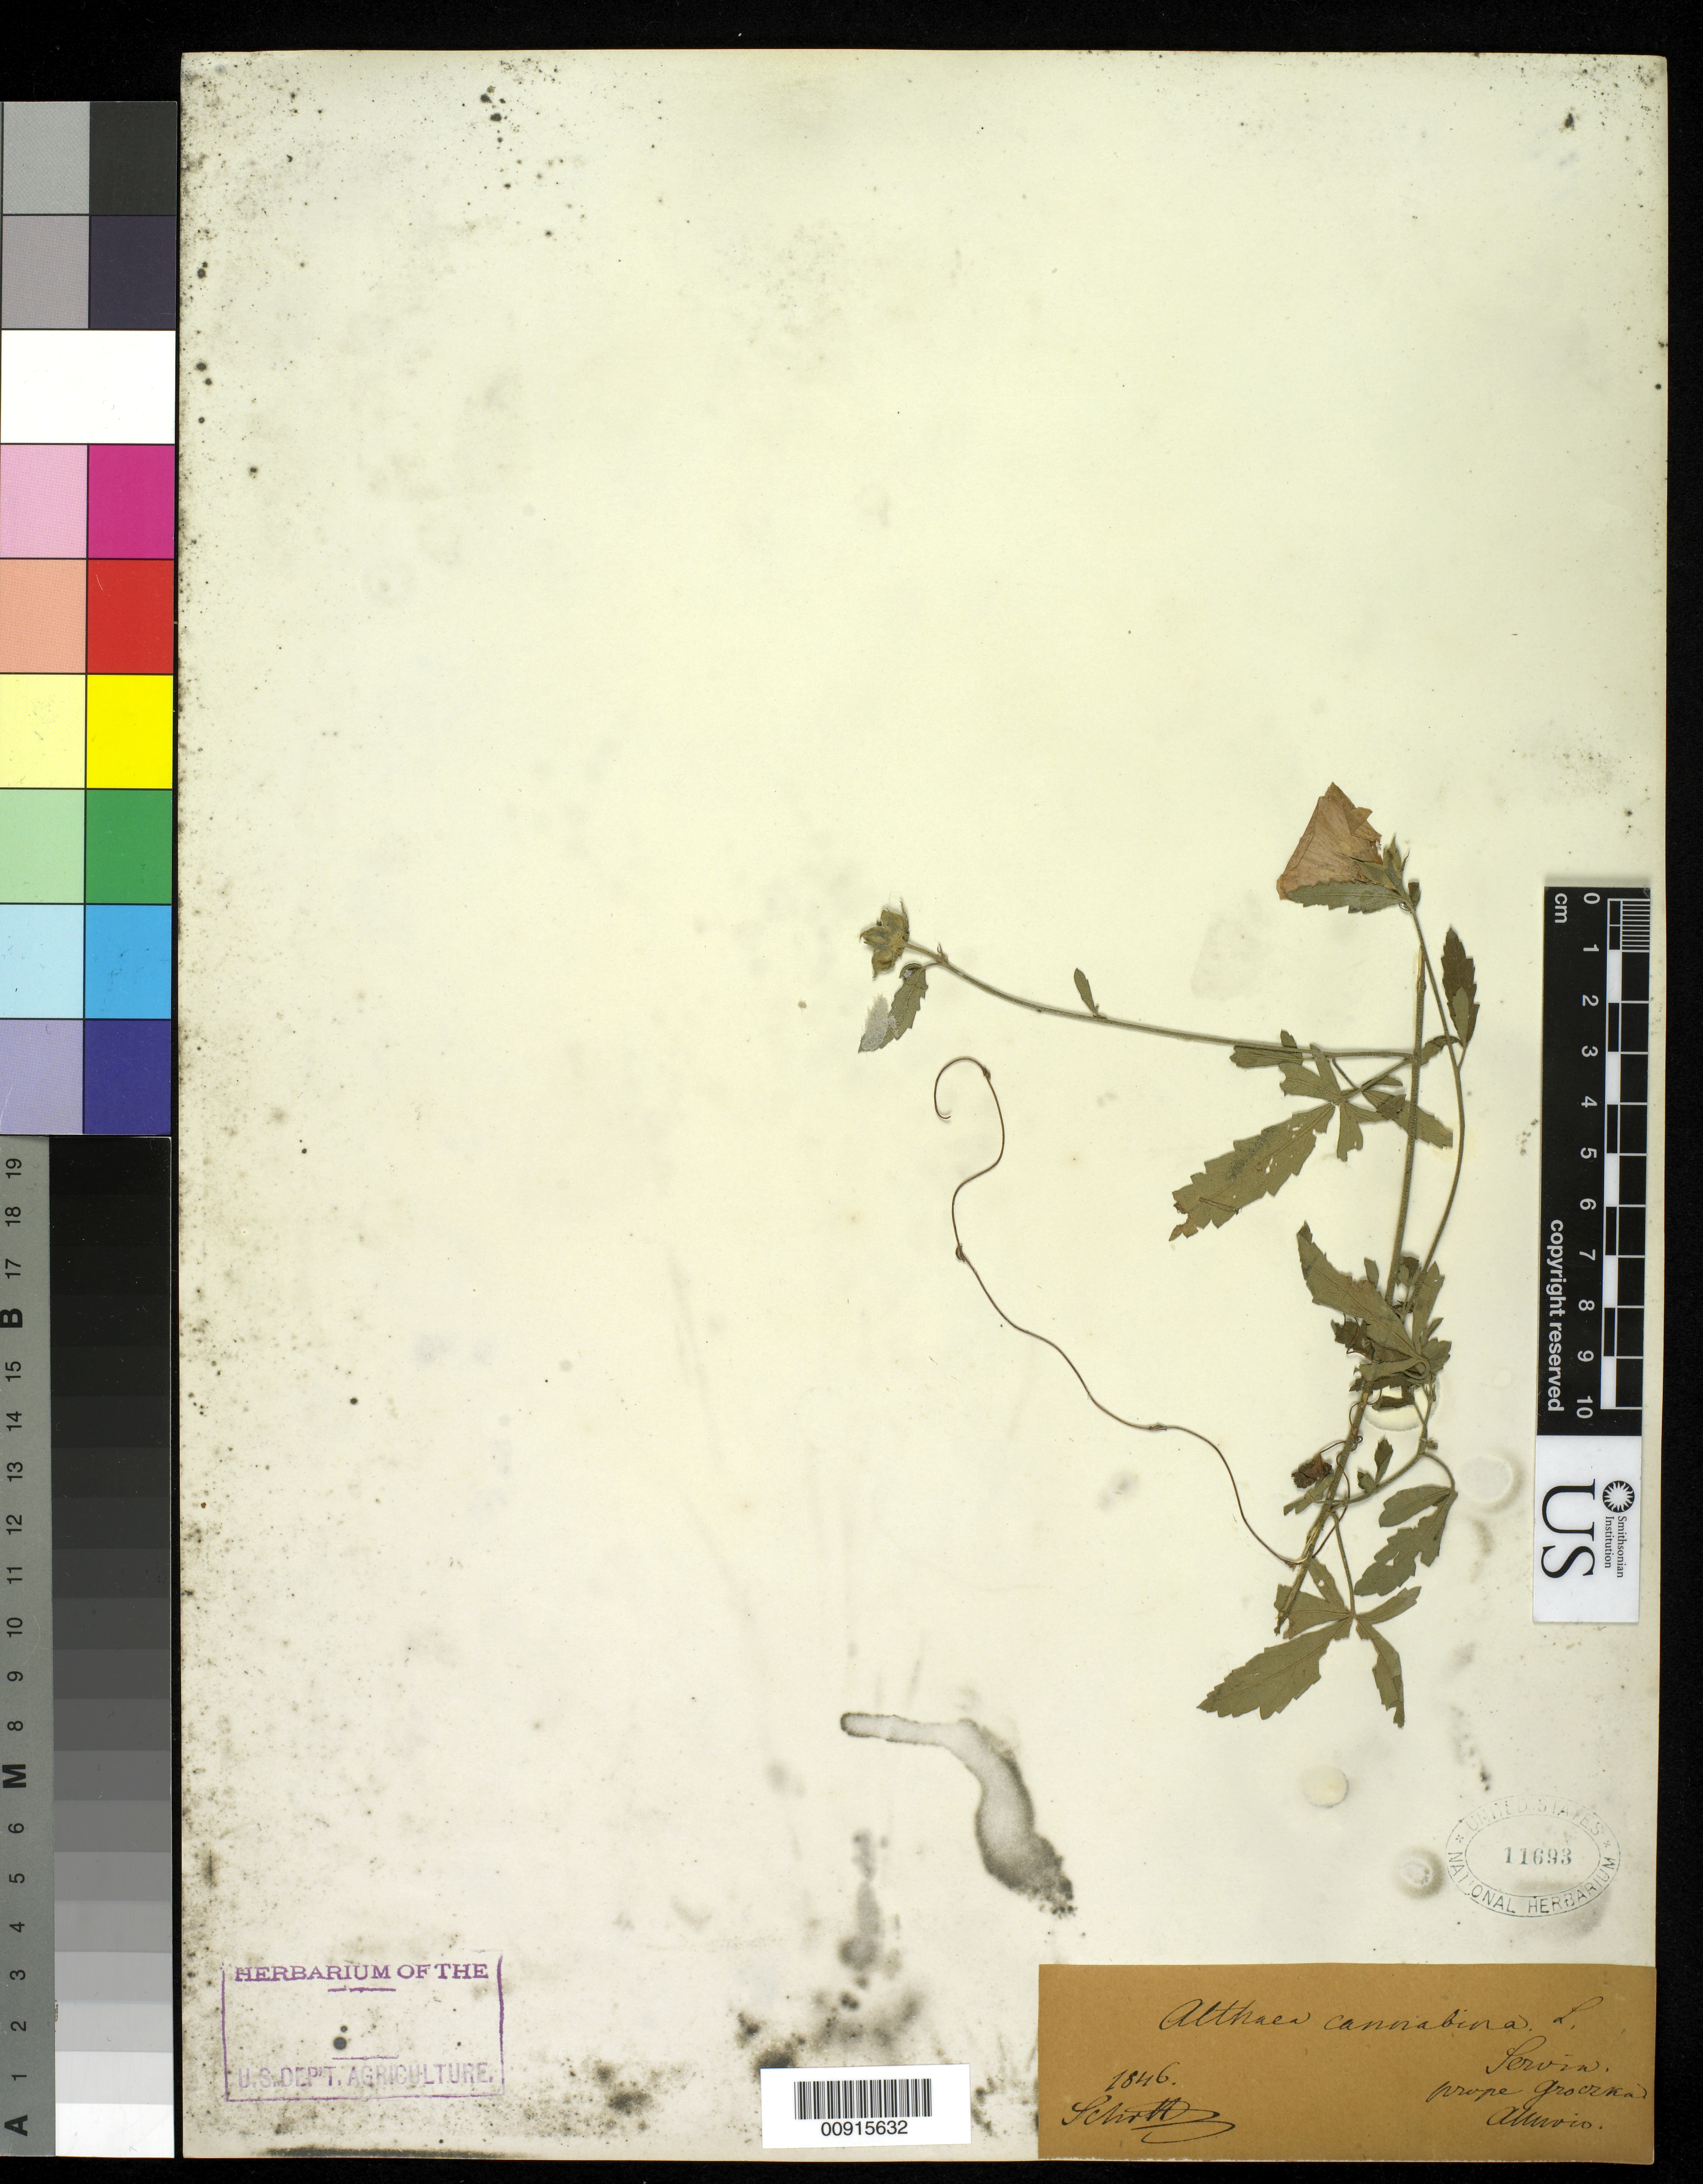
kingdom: Plantae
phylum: Tracheophyta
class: Magnoliopsida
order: Malvales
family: Malvaceae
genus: Althaea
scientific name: Althaea cannabina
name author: L.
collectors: Schott, --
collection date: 1846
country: Serbia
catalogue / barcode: US 11693